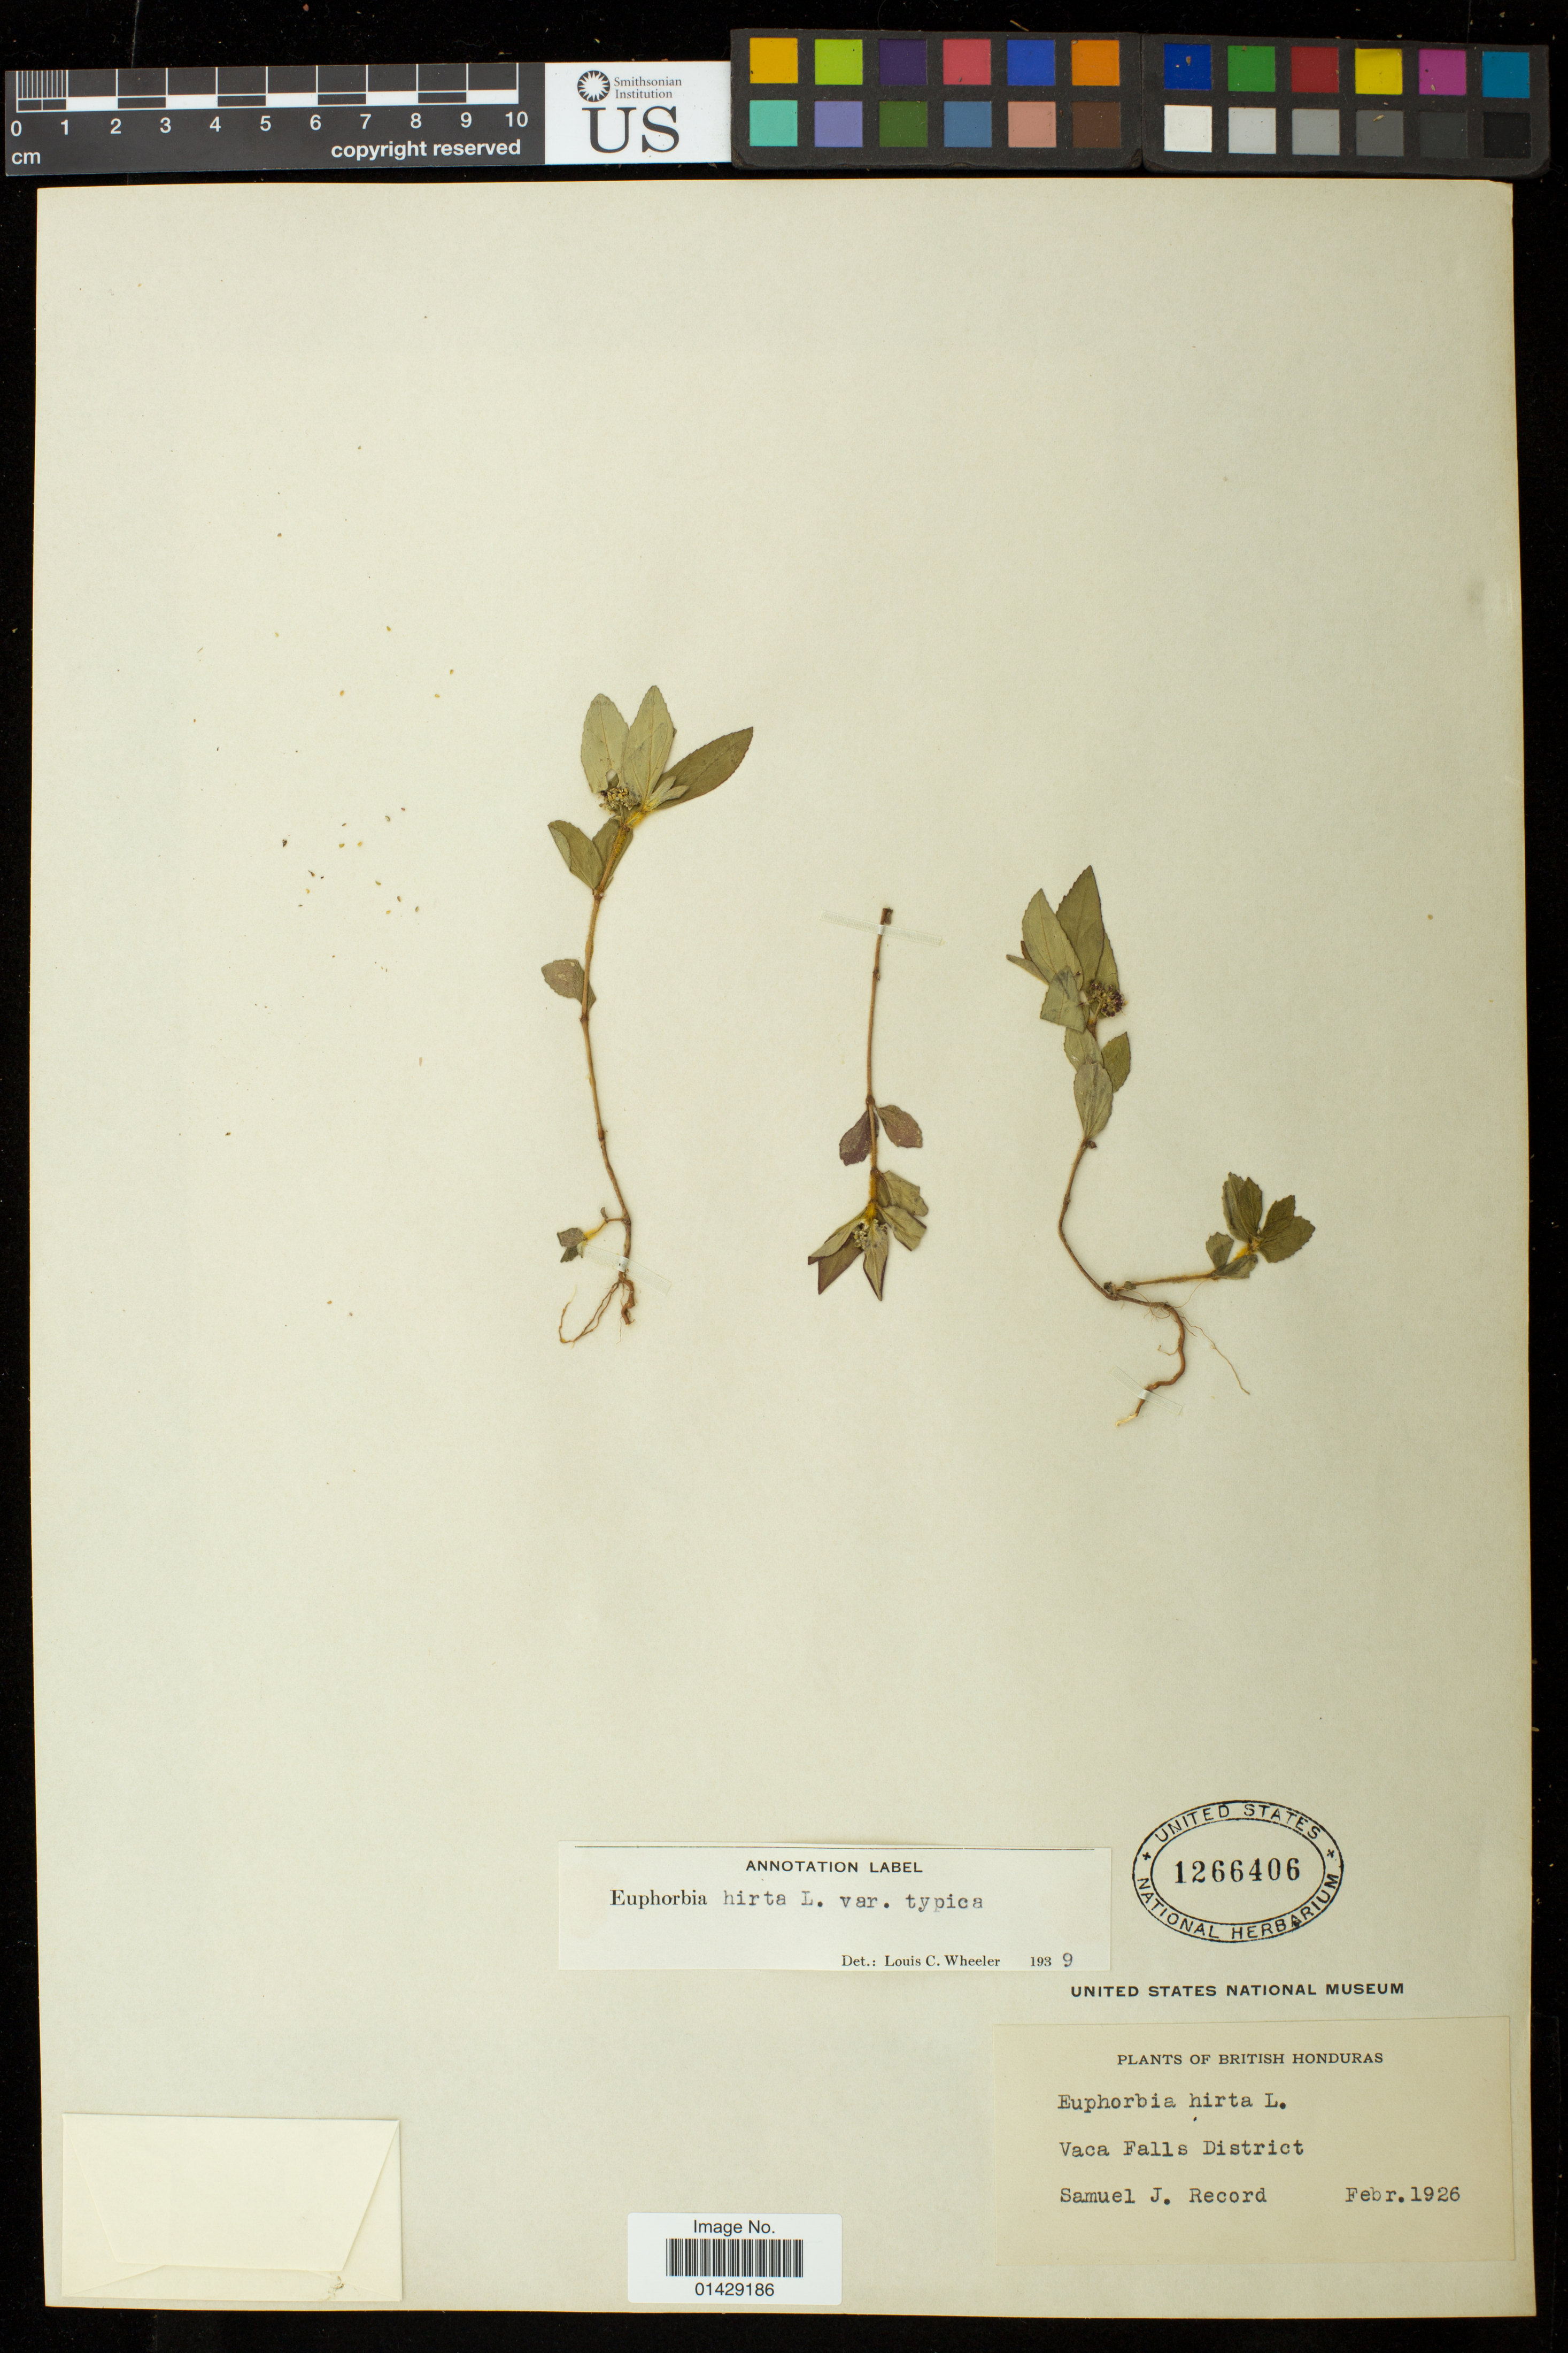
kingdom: Plantae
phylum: Tracheophyta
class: Magnoliopsida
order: Malpighiales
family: Euphorbiaceae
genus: Euphorbia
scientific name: Euphorbia hirta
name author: L.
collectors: S. J. Record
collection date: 1926-02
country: Belize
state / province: Cayo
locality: Vaca Falls District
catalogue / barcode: US 1266406